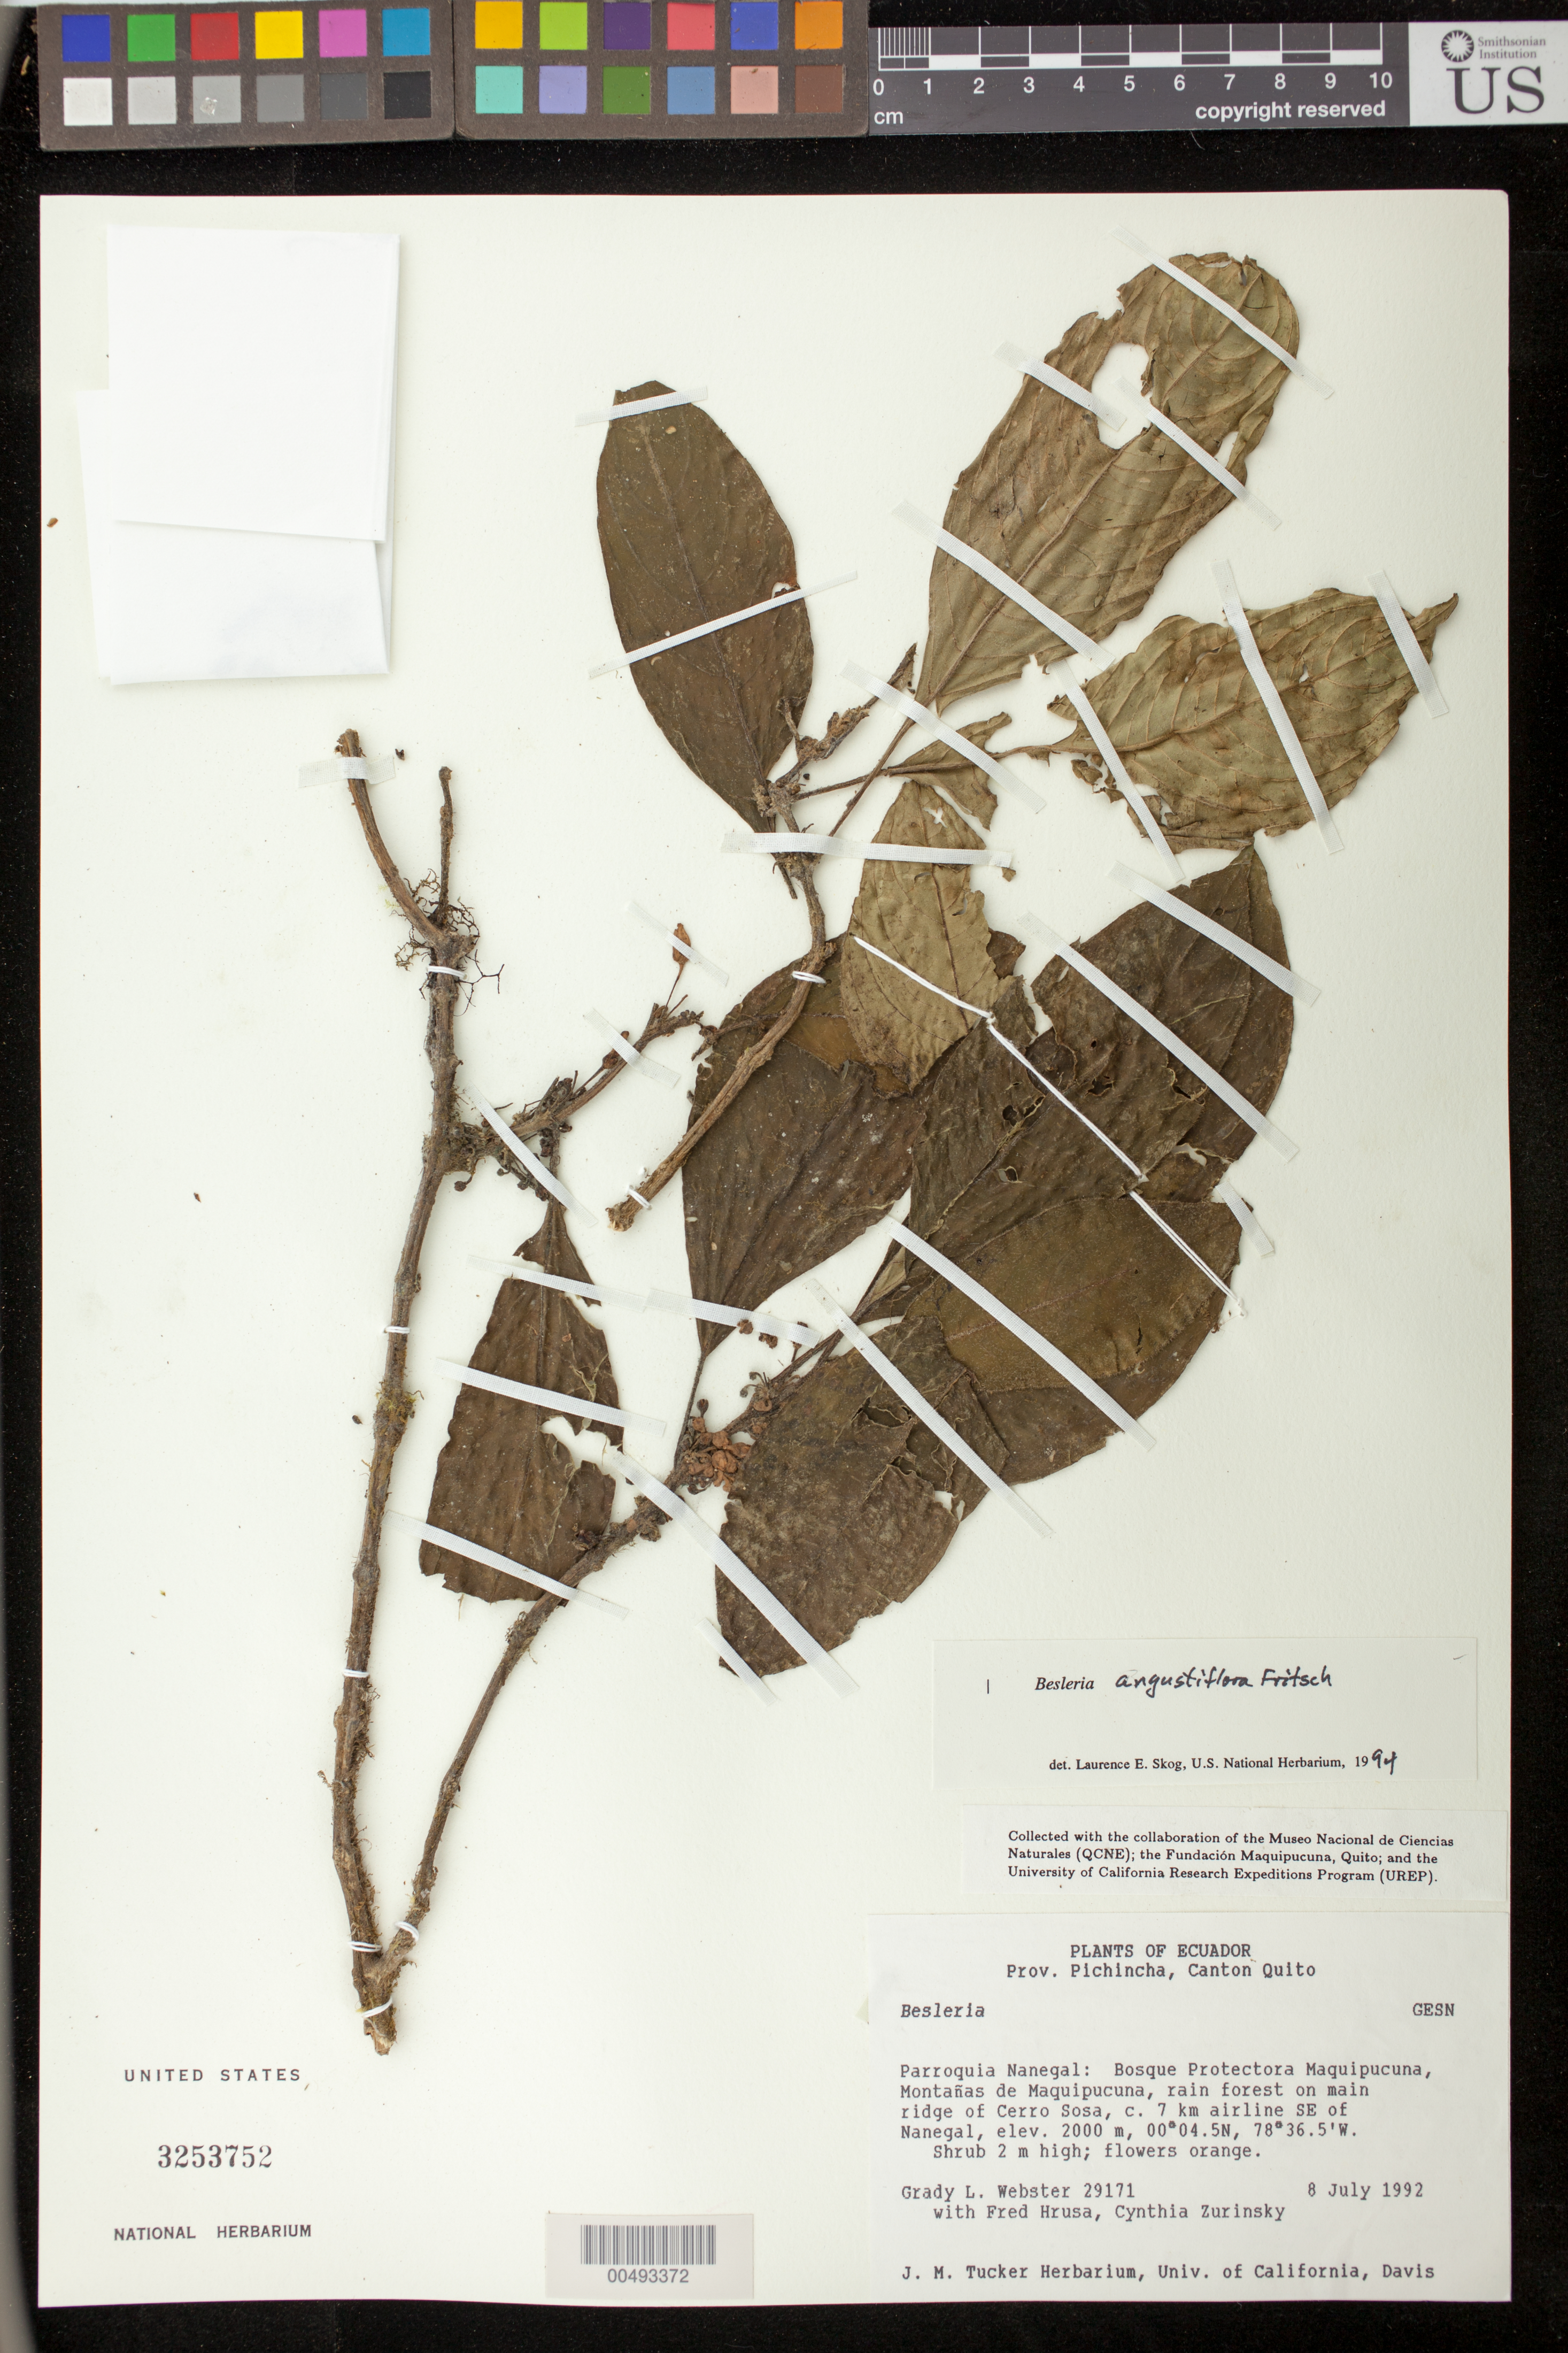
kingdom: Plantae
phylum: Tracheophyta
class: Magnoliopsida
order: Lamiales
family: Gesneriaceae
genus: Besleria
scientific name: Besleria angustiflora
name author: Fritsch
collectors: G. L. Webster, G. Hrusa & C. Zurinsky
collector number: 29171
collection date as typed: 08 Jul 1992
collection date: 1992-07-08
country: Ecuador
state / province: Pichincha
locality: Canton Quito, Parroquia Nanegal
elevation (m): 2000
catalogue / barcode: US 3253752